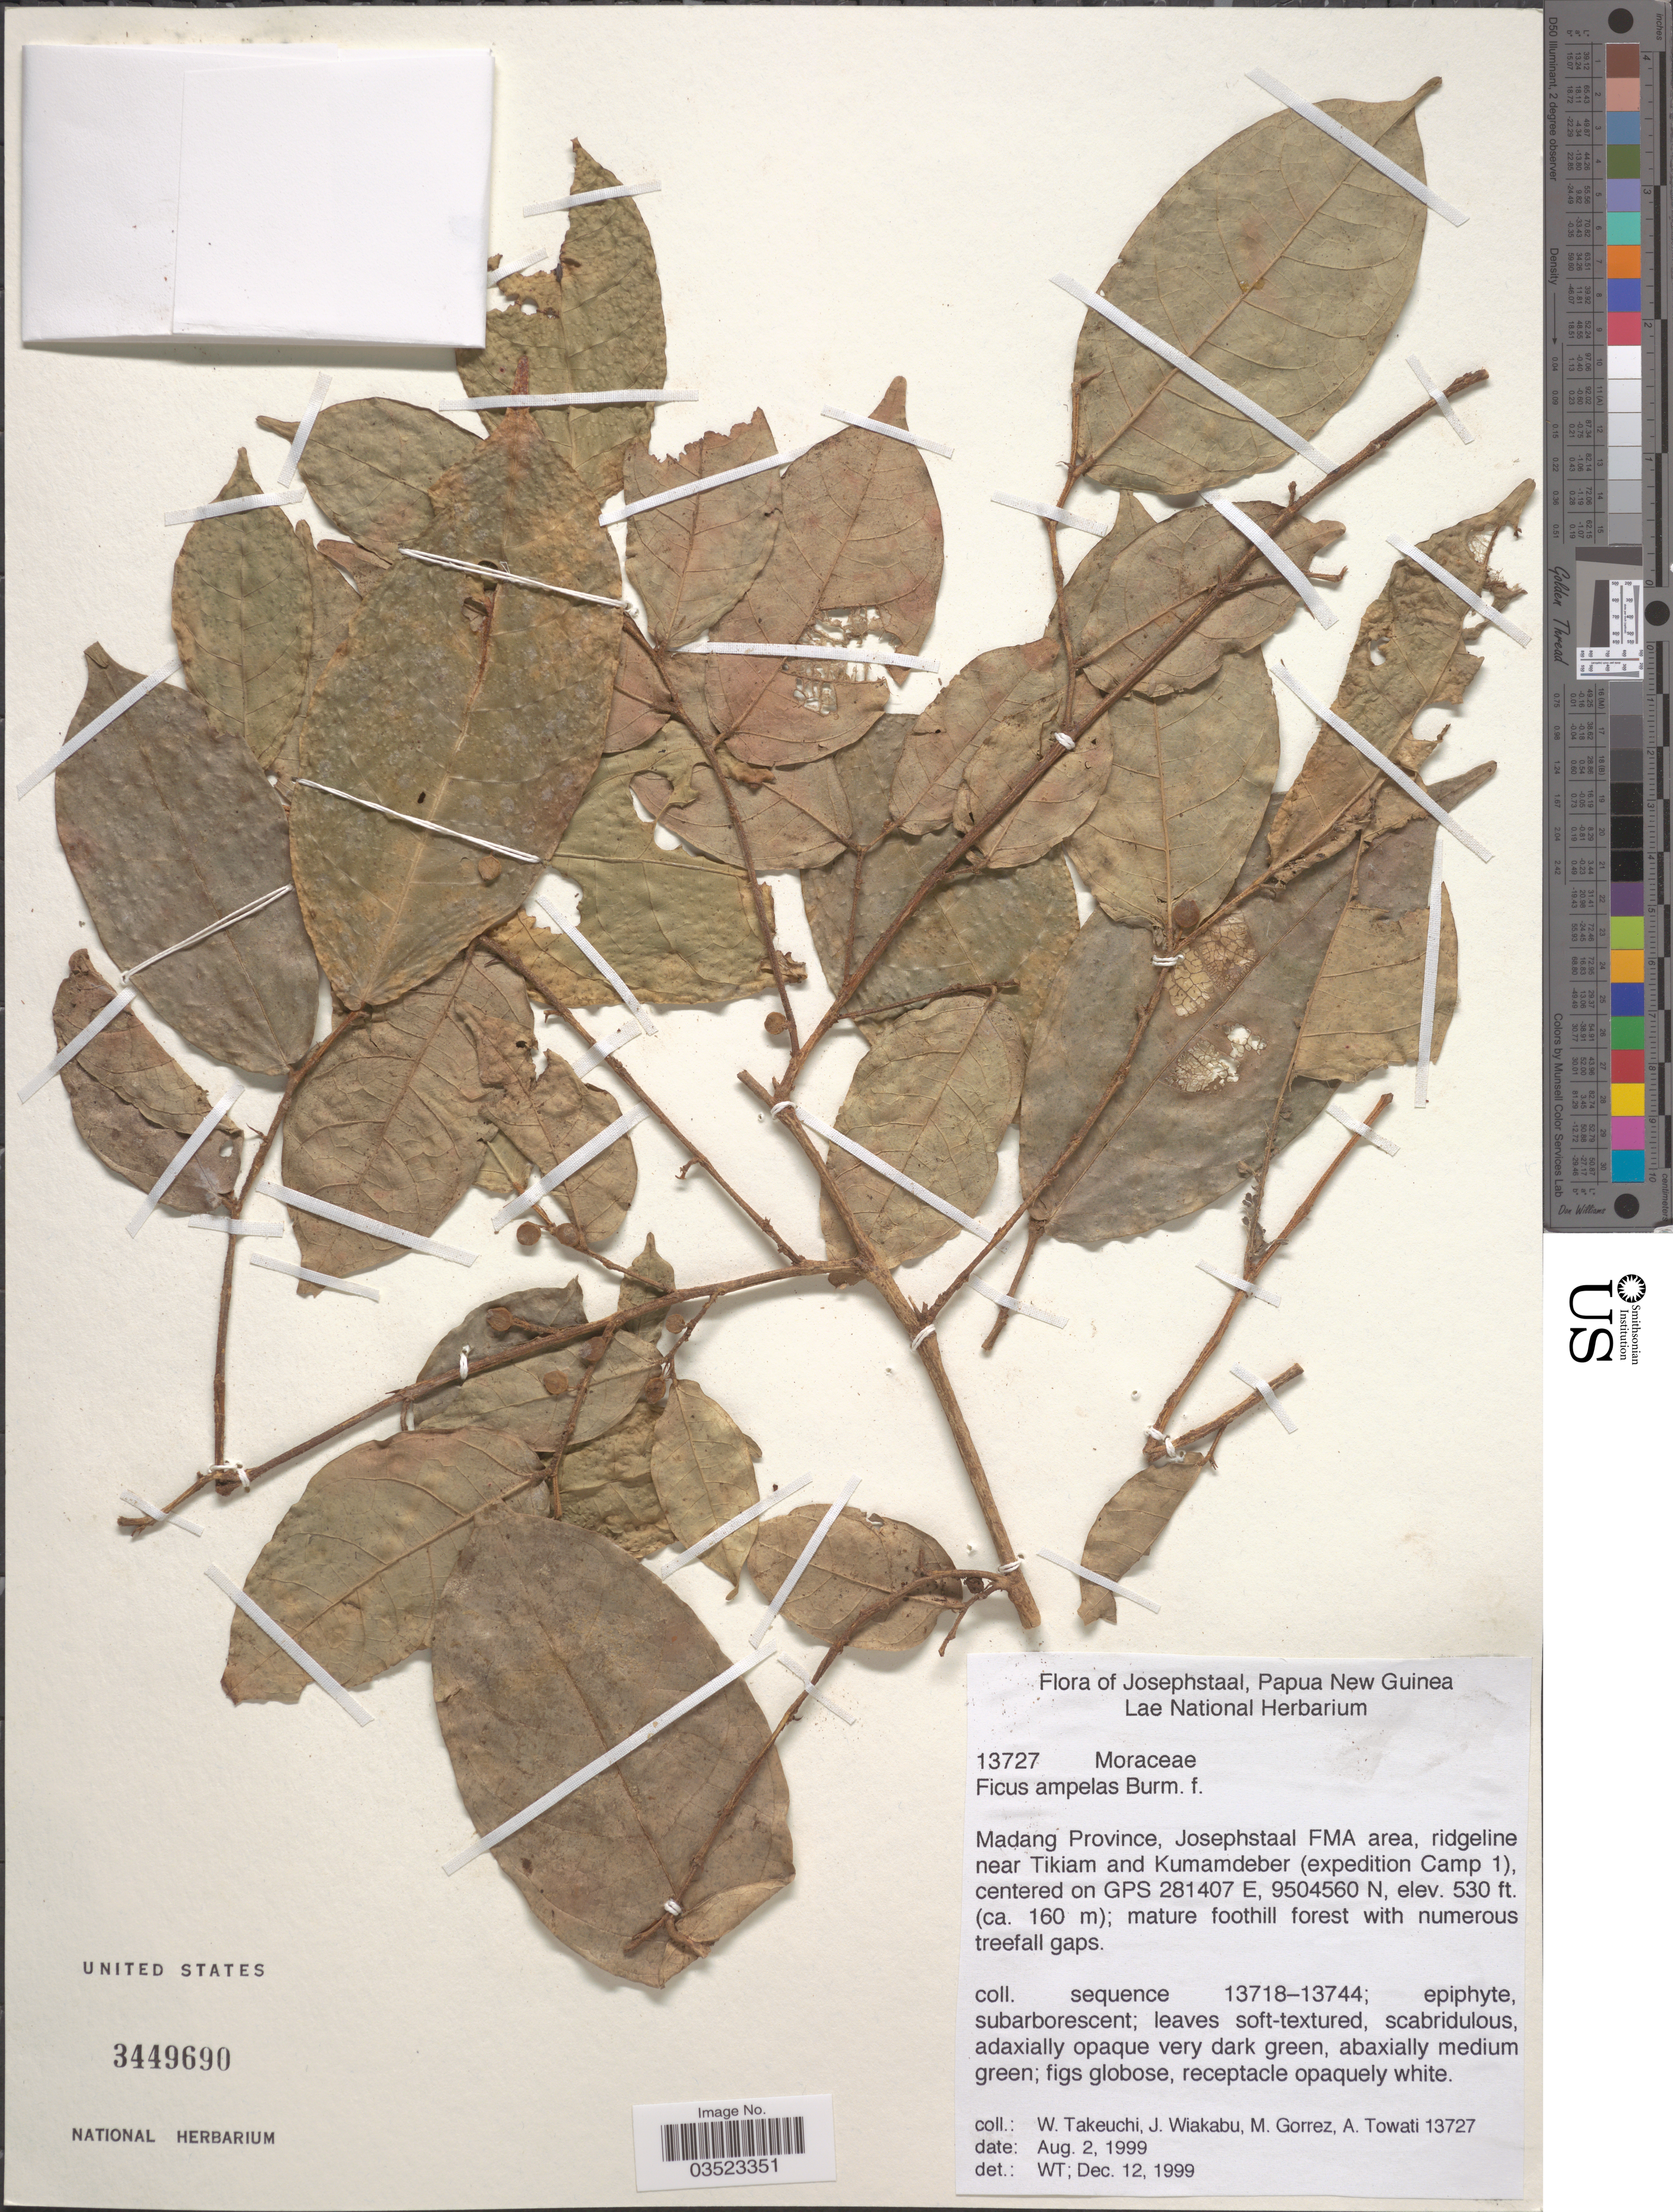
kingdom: Plantae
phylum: Tracheophyta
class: Magnoliopsida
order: Rosales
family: Moraceae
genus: Ficus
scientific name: Ficus ampelos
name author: Burm. f.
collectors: W. Takeuchi, J. Wiakabu, M. Gorrez & A. Towati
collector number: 13727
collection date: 1999-08-02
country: Papua New Guinea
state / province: Madang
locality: Josephstaal FMA area, ridgeline near Tikiam and Kumamdeber (expedition Camp 1).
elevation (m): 162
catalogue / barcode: US 3449690